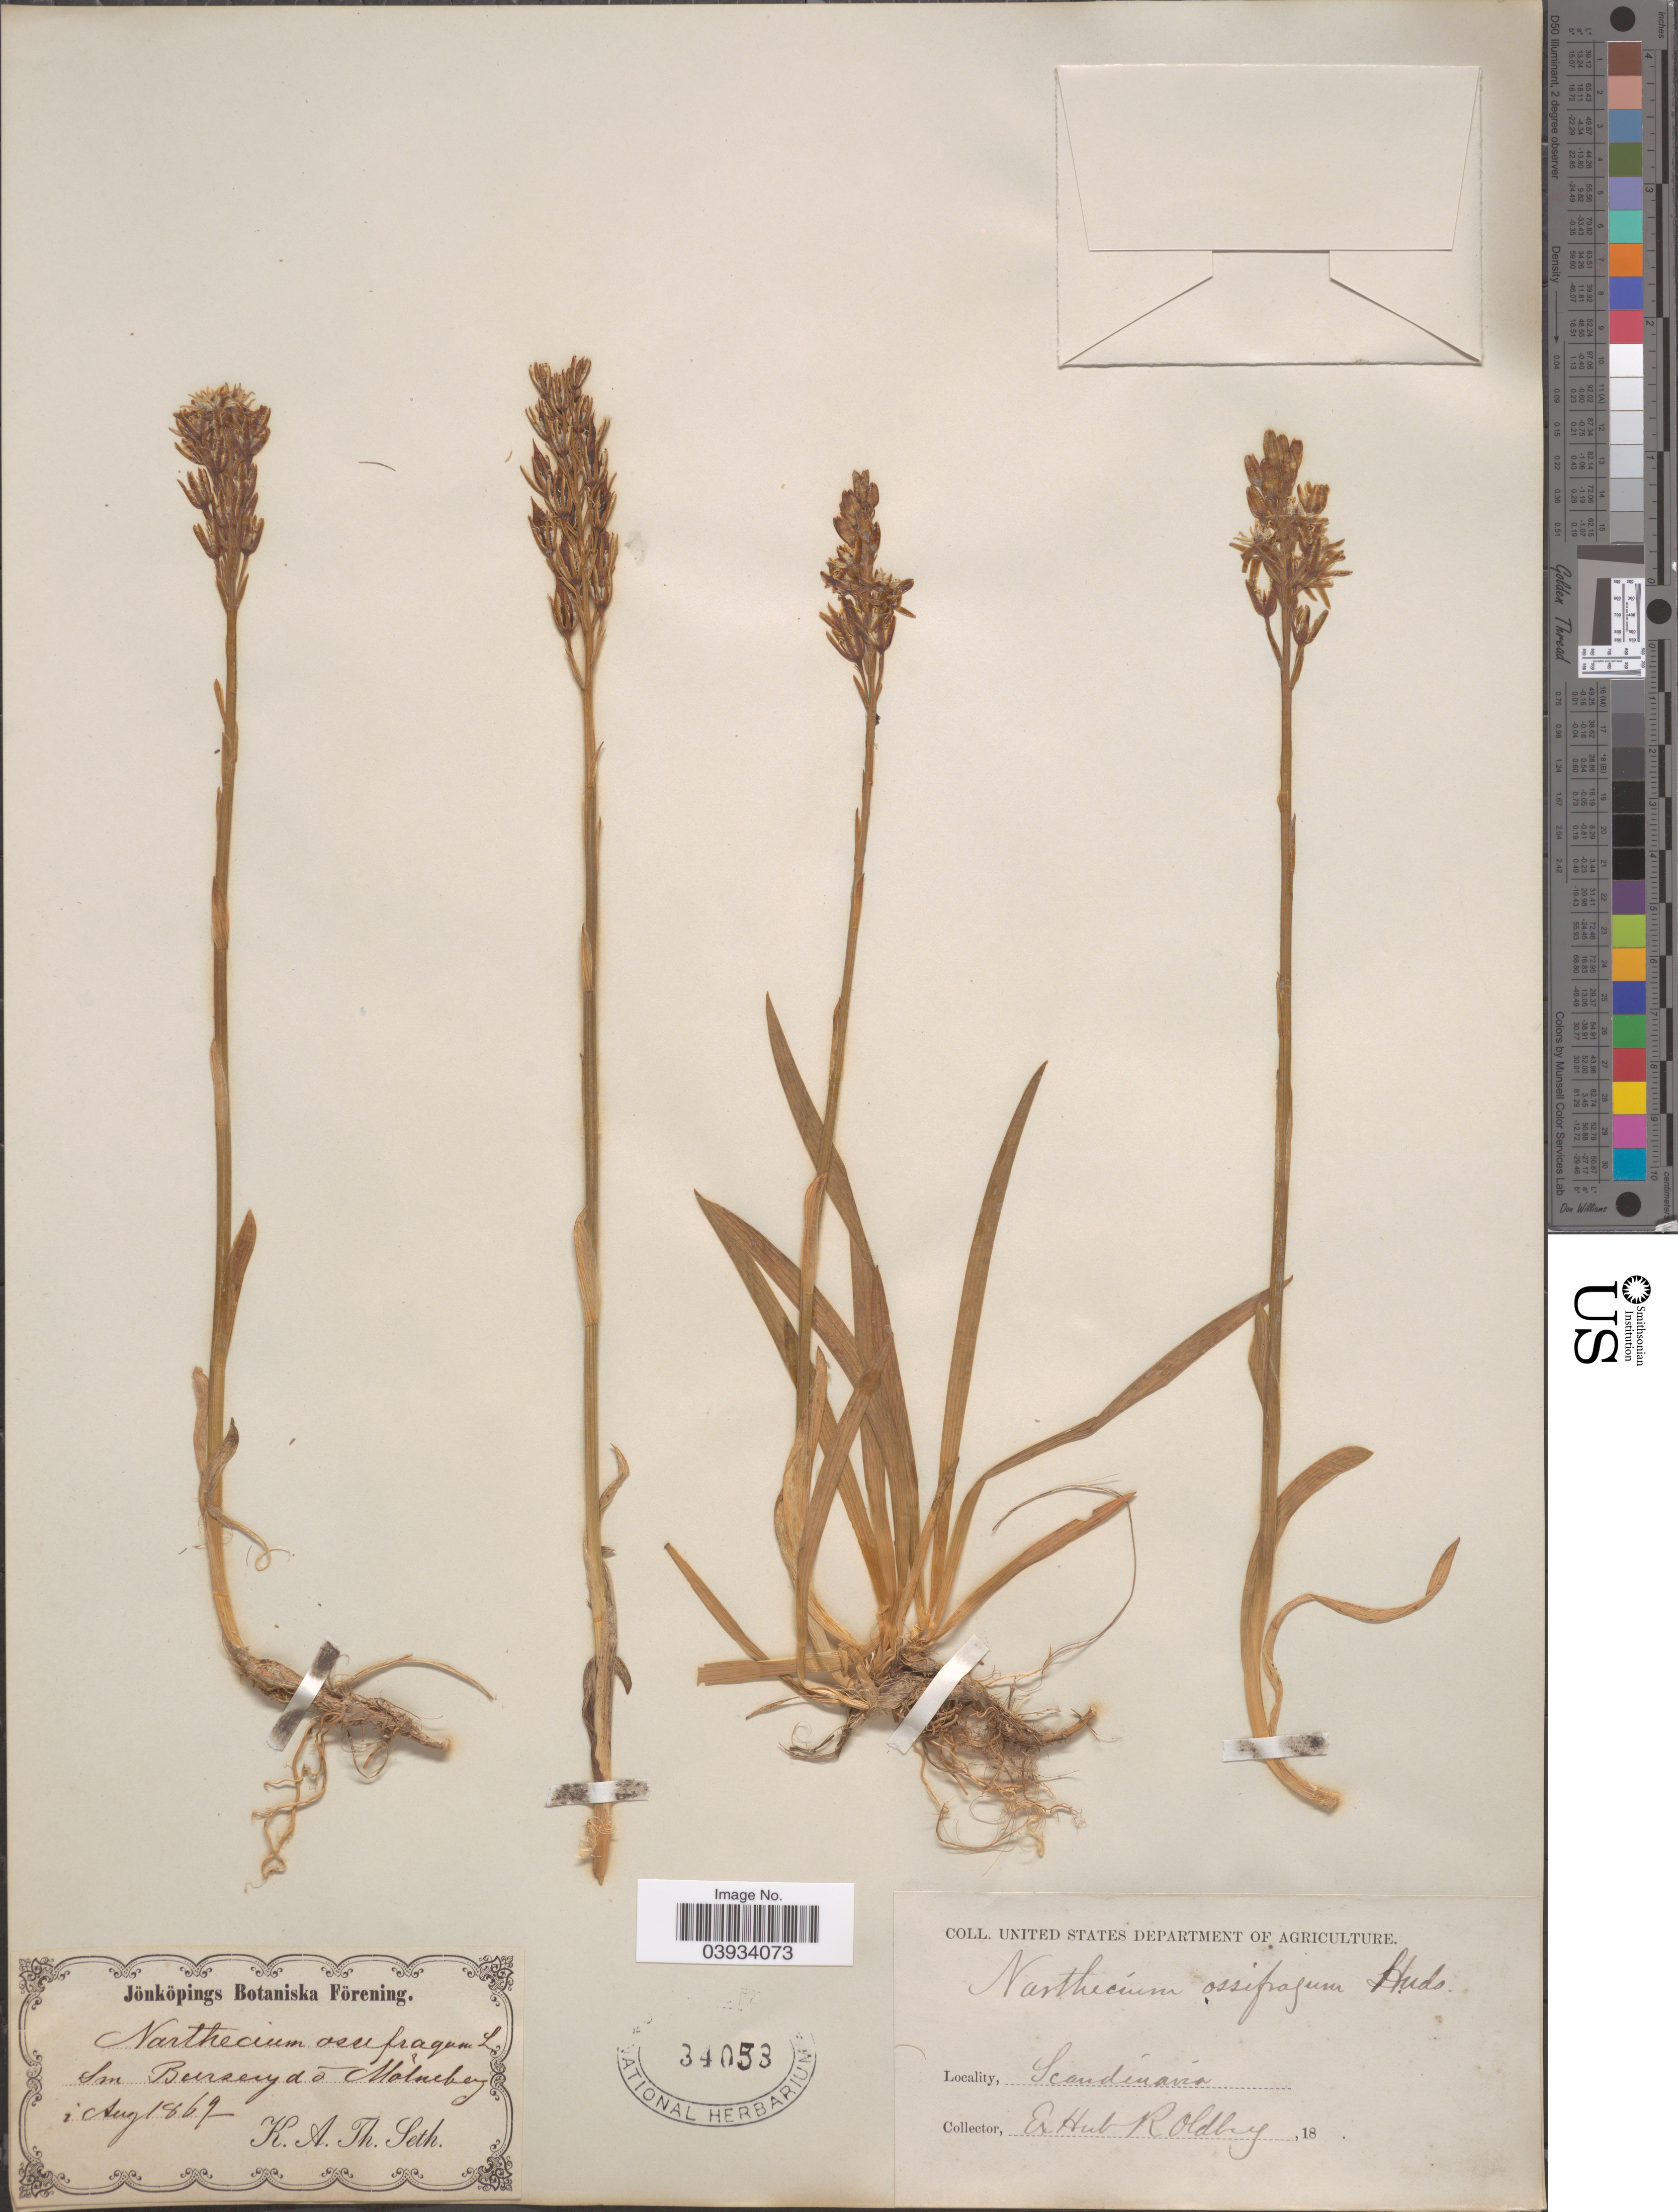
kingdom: Plantae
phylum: Tracheophyta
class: Liliopsida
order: Dioscoreales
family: Nartheciaceae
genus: Narthecium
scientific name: Narthecium ossifragum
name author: Huds.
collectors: K. A. Seth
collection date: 1869-08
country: Sweden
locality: Sm Burseryd á Malneberg. Scandinavia.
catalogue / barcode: US 34053